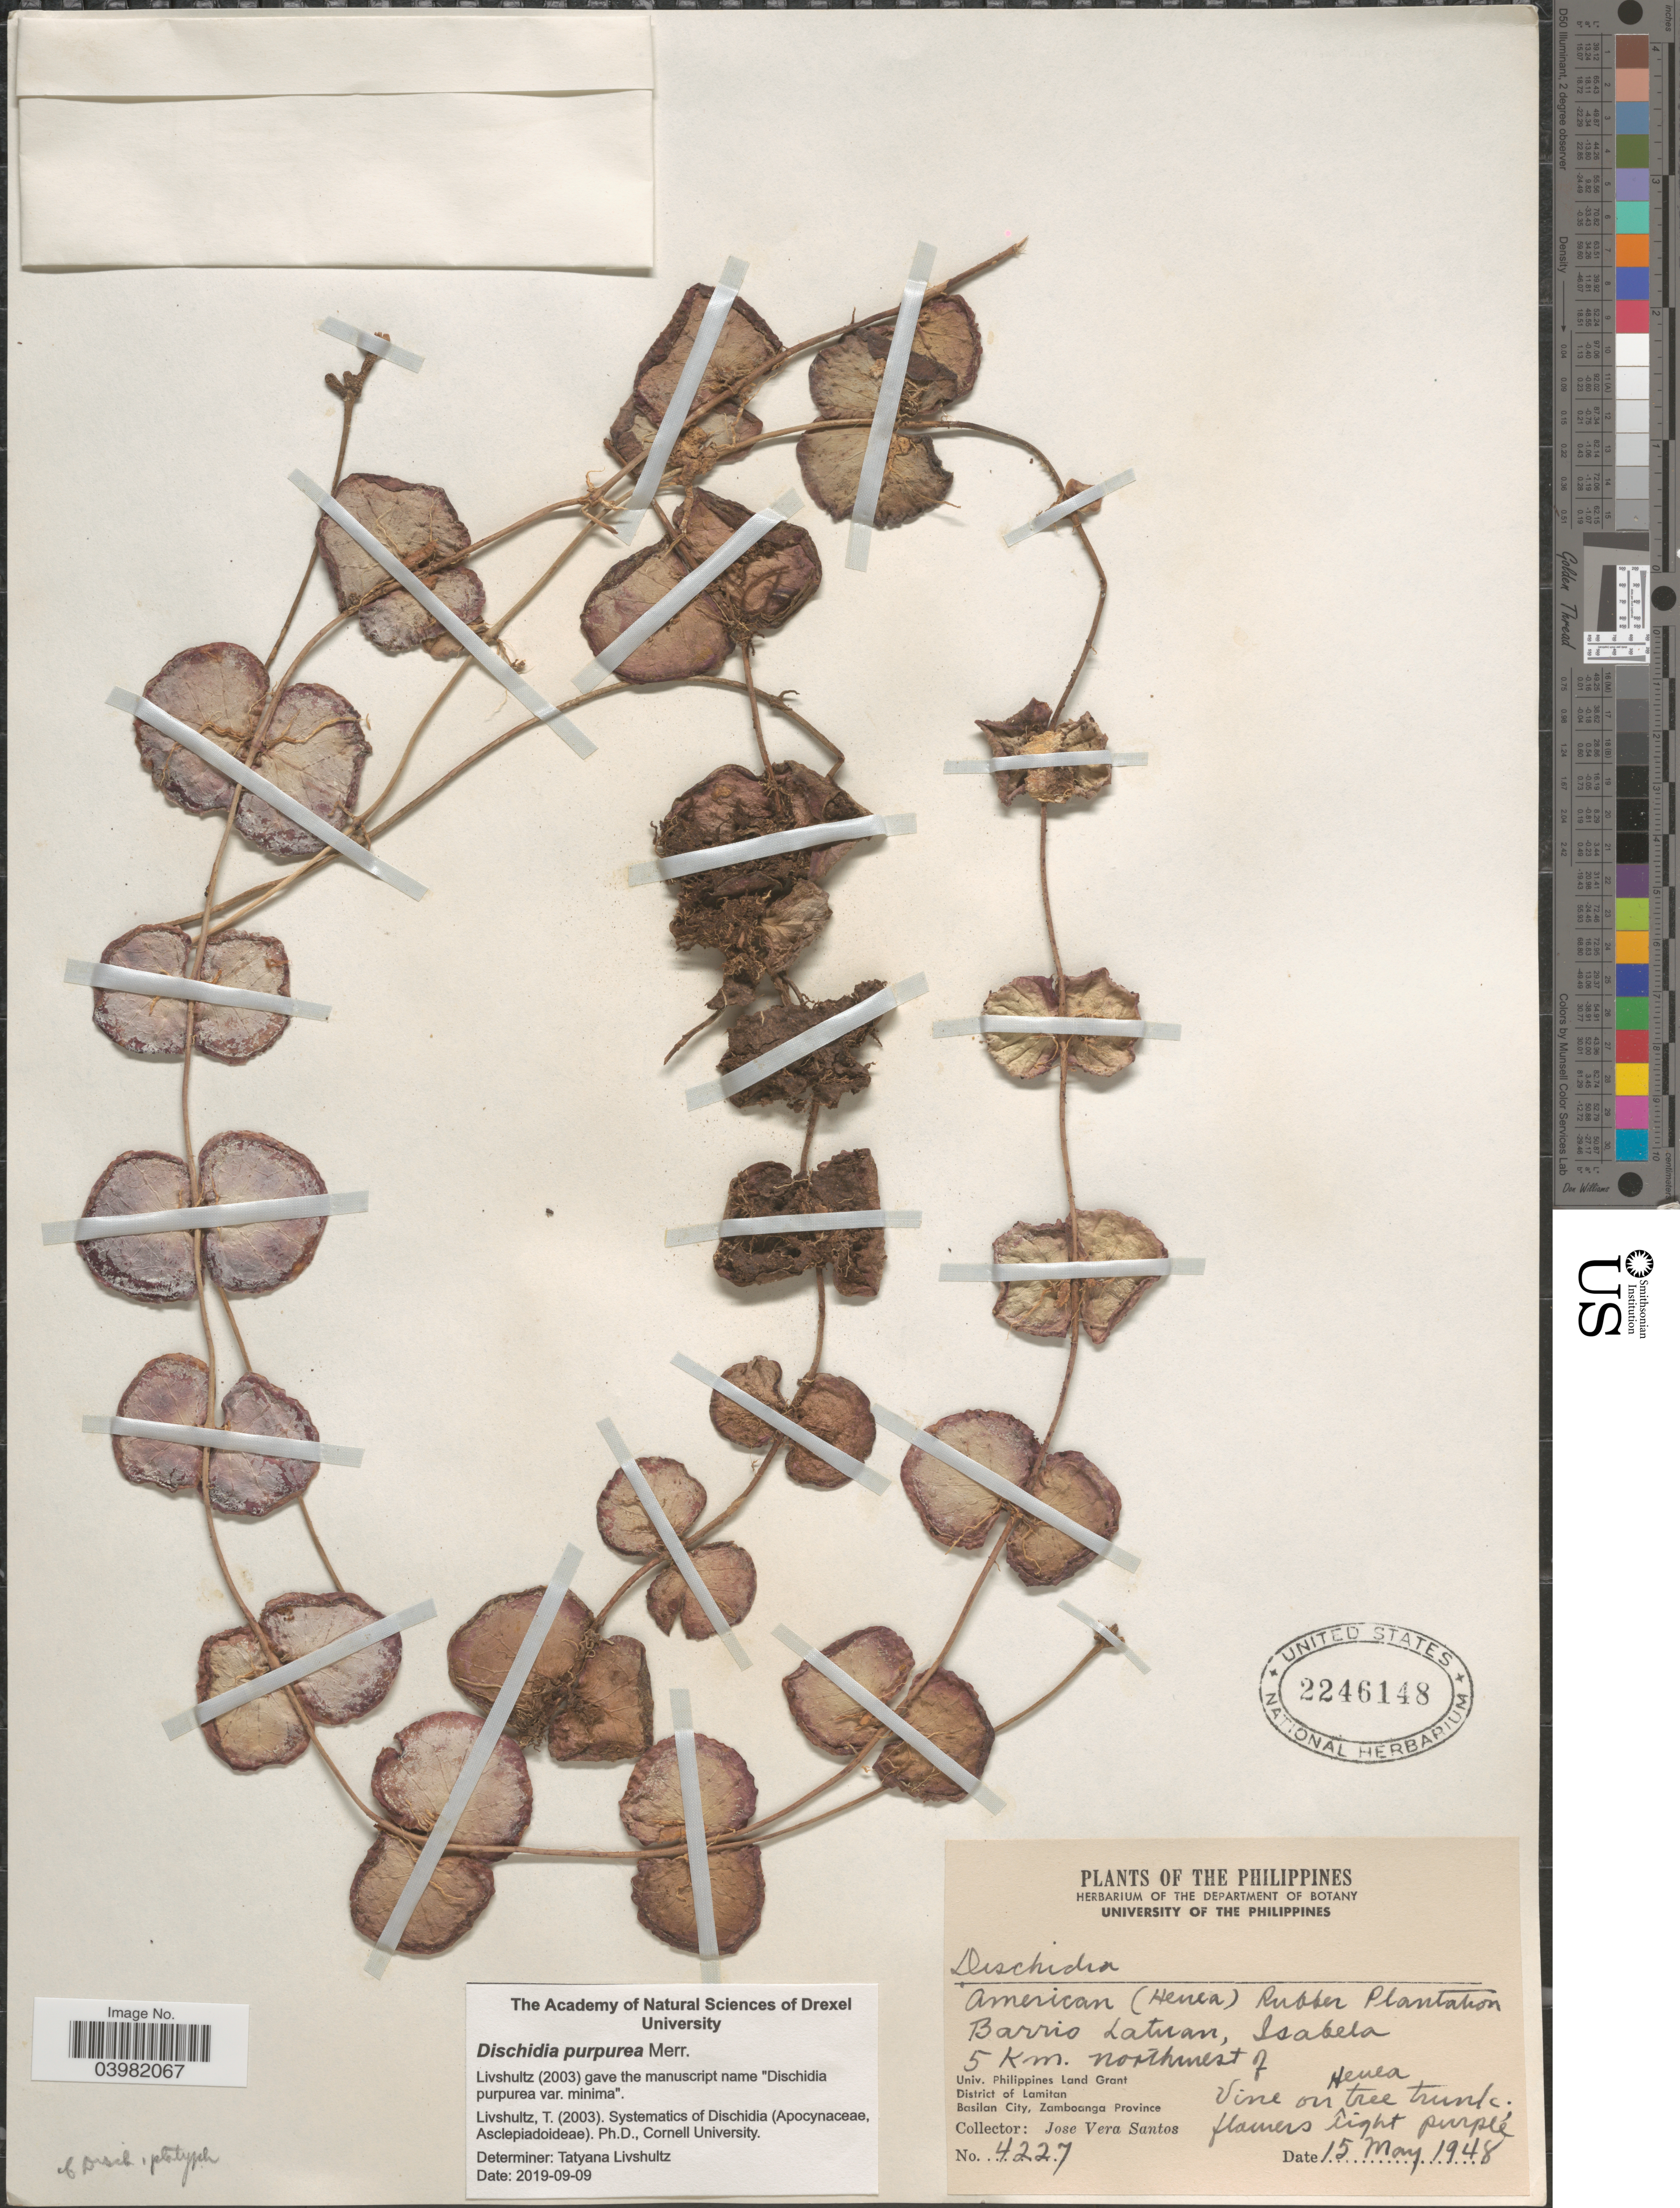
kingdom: Plantae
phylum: Tracheophyta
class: Magnoliopsida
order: Gentianales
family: Apocynaceae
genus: Dischidia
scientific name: Dischidia purpurea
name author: Merr.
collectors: J. Vera Santos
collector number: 4227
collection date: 1948-05-15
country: Philippines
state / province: Muslim Mindanao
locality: American (Henea) Rubber Plantation. Barrio Latuan, Isabela 5 Km. northwest of Univ. Philippines Land Grant. District of Lamitan. Basilan City, Zamboanga Province.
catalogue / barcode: US 2246148